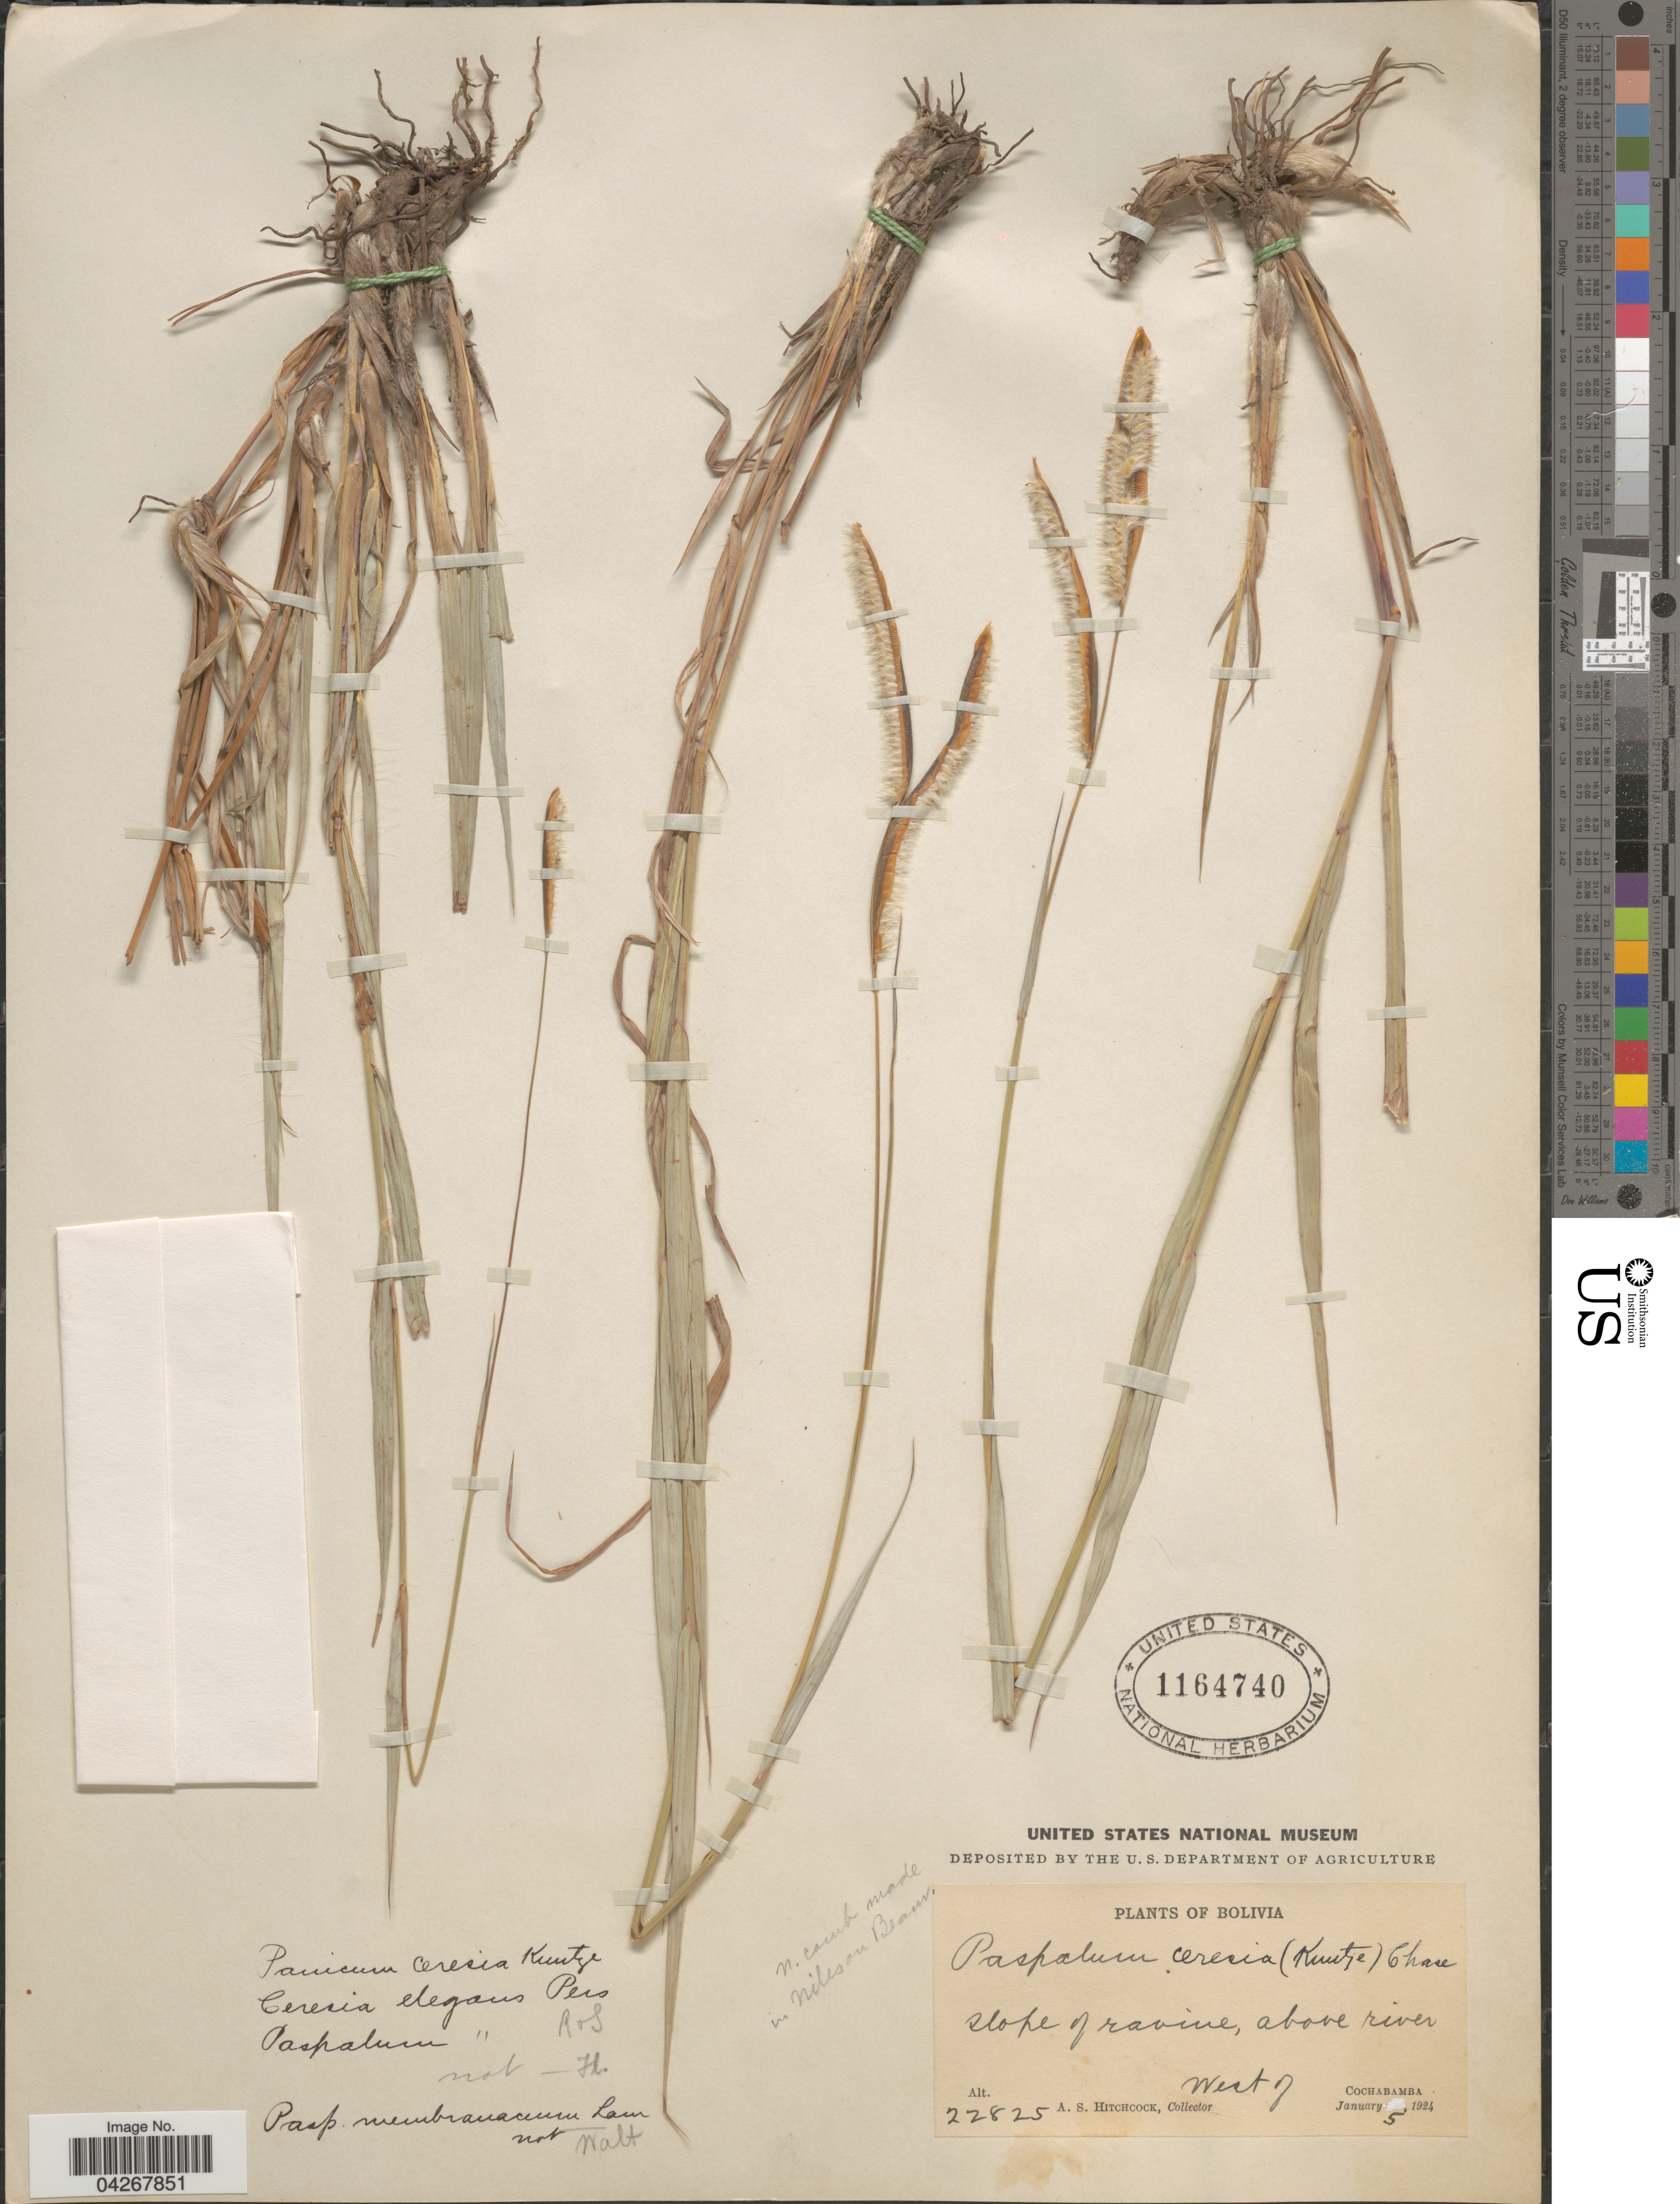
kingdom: Plantae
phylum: Tracheophyta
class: Liliopsida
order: Poales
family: Poaceae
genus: Paspalum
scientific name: Paspalum ceresia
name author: (Kuntze) Chase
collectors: A. S. Hitchcock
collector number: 22825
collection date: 1924-01-05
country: Bolivia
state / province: Cochabamba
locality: Slope of ravine, above river. West of Cochabamba.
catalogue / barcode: US 1164740